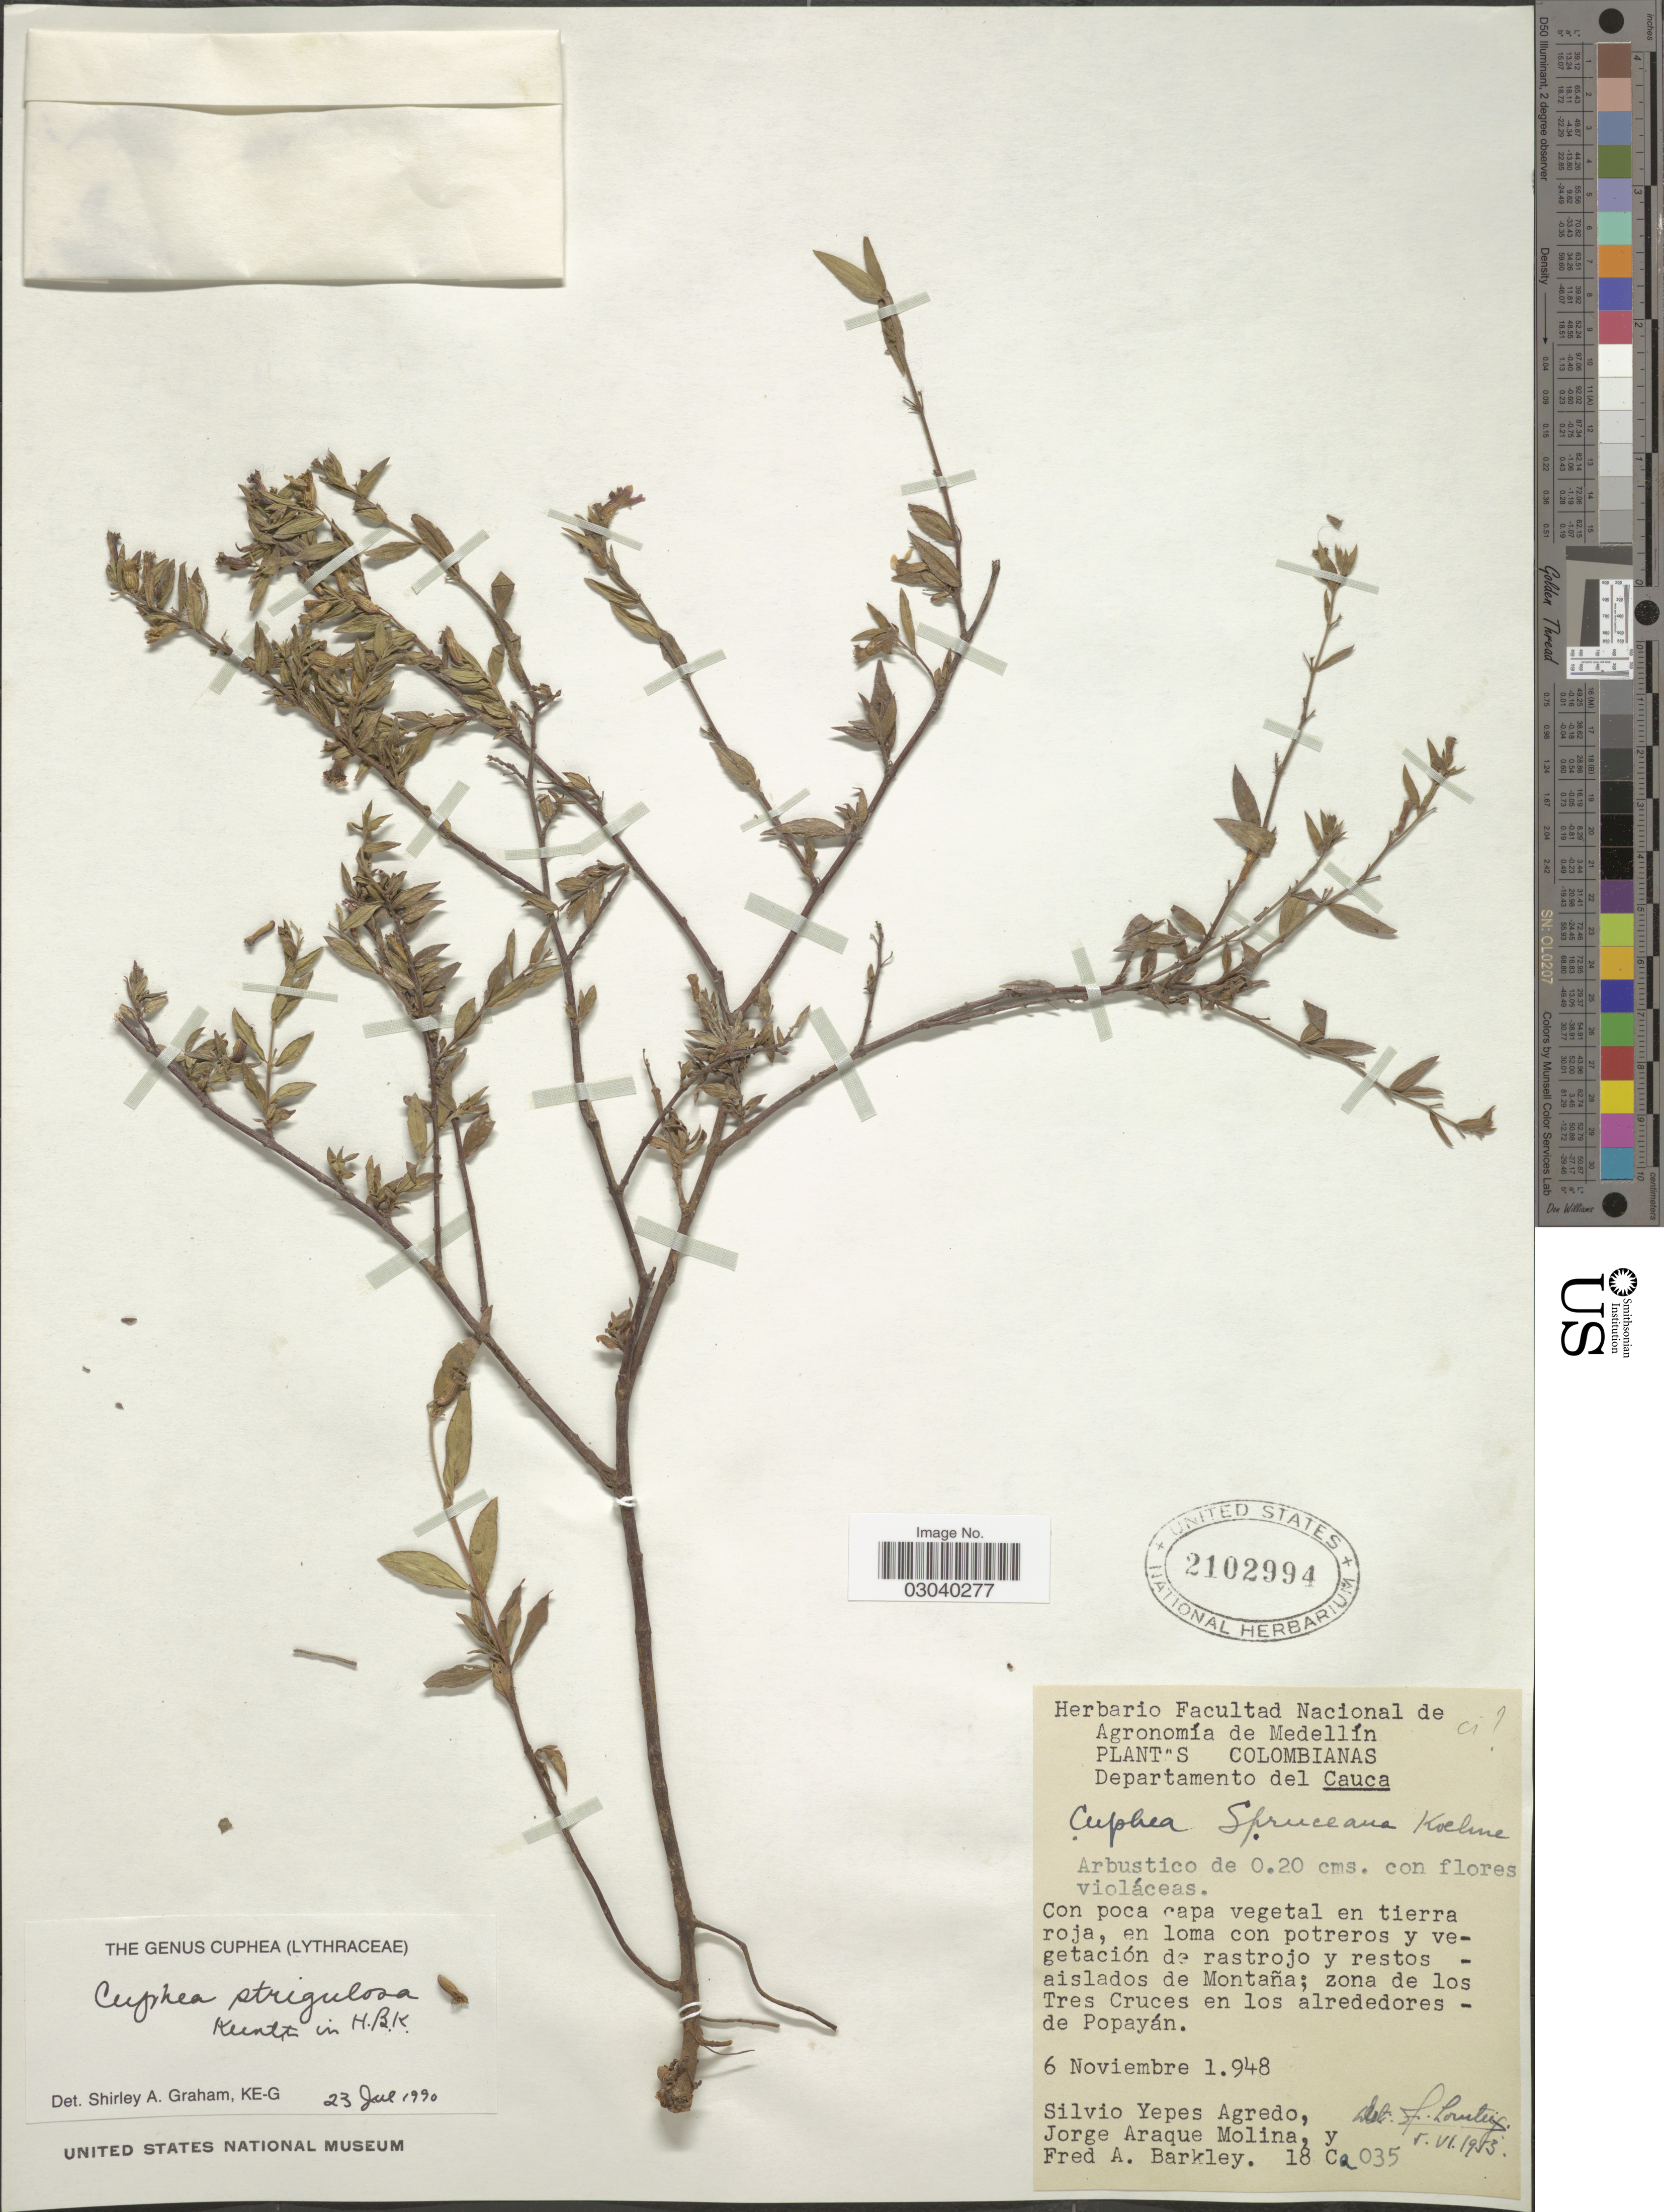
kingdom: Plantae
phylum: Tracheophyta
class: Magnoliopsida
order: Myrtales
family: Lythraceae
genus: Cuphea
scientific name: Cuphea strigulosa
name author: Kunth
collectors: S. Yepes-Agredo, J. Araque Molina & F. A. Barkley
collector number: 18Ca035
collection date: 1948-11-06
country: Colombia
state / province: Cauca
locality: Departamento del Cauca, en loma con potreros y vegetación de rastrojo y restos aislados de Montaña; zona de los Tres Cruces en los alrededores- de Popayán.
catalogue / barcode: US 2102994